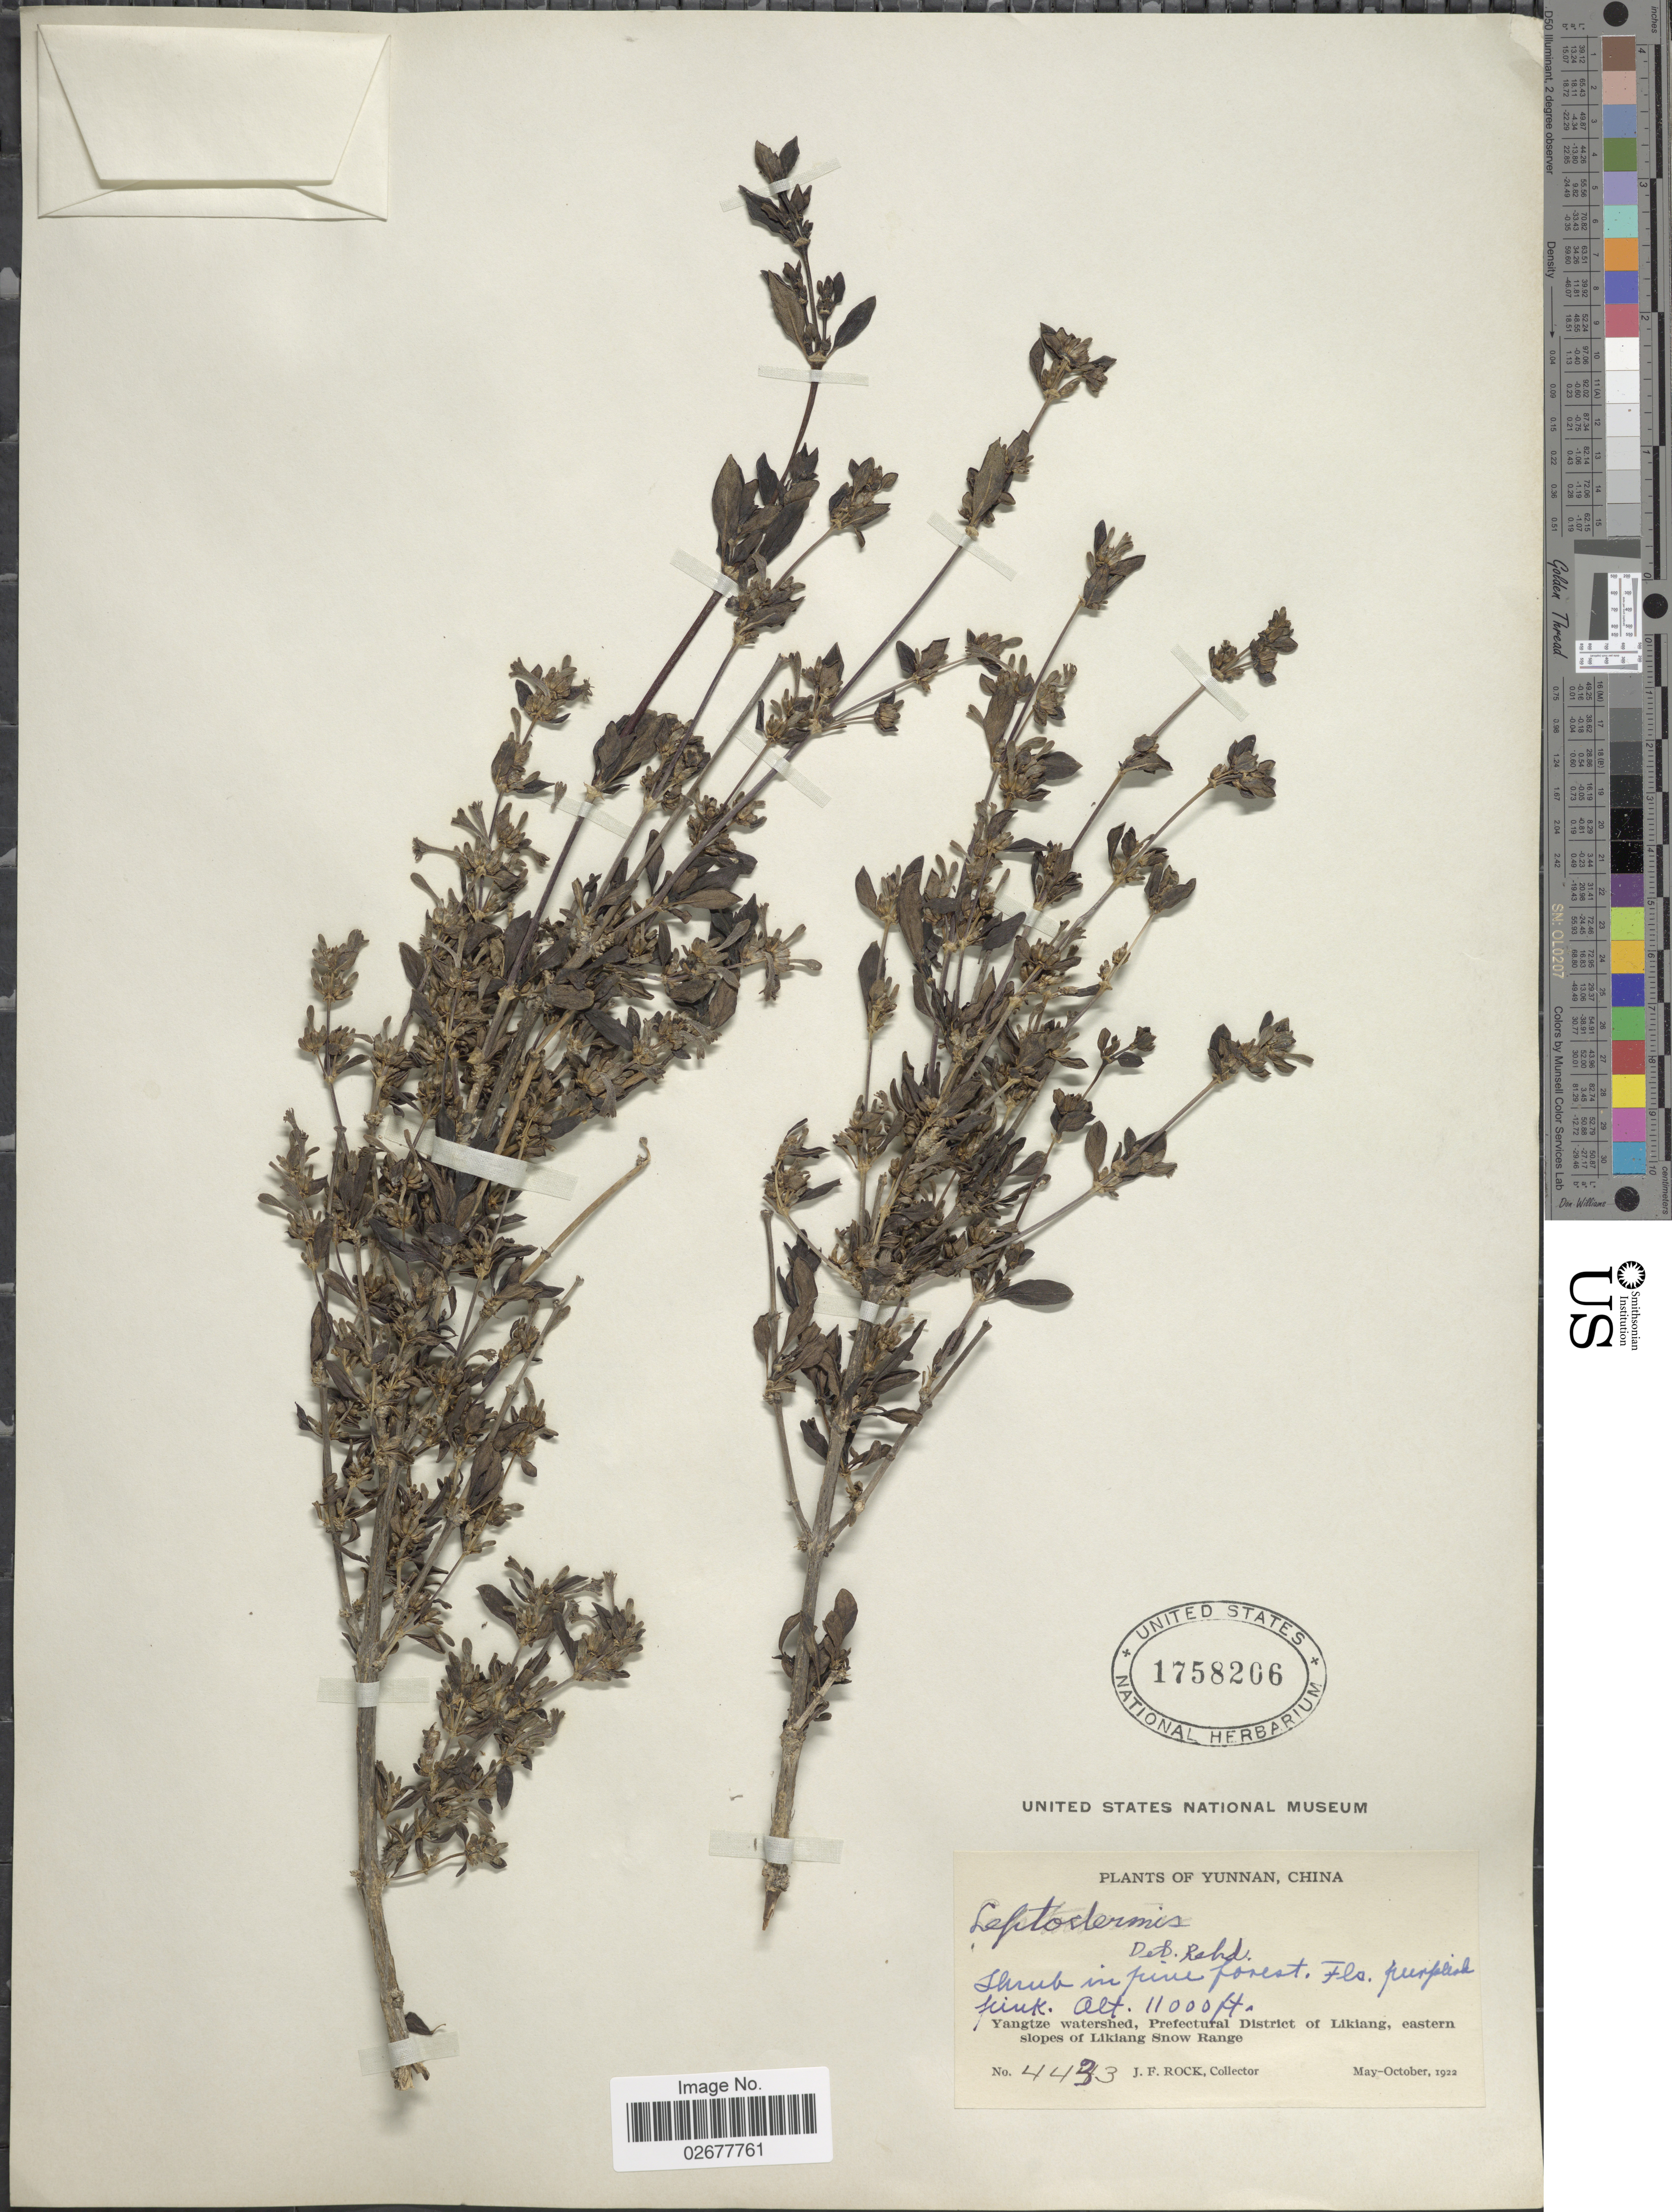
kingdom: Plantae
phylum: Tracheophyta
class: Magnoliopsida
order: Gentianales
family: Rubiaceae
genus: Leptodermis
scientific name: Leptodermis sp.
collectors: J. Rock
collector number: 4433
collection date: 1922-05/1922-10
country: China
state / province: Yunnan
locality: Yangtze watershed, Prefectural District of Likiang, eastern slopes of Likiang Snow Range.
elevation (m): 3353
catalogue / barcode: US 1758206